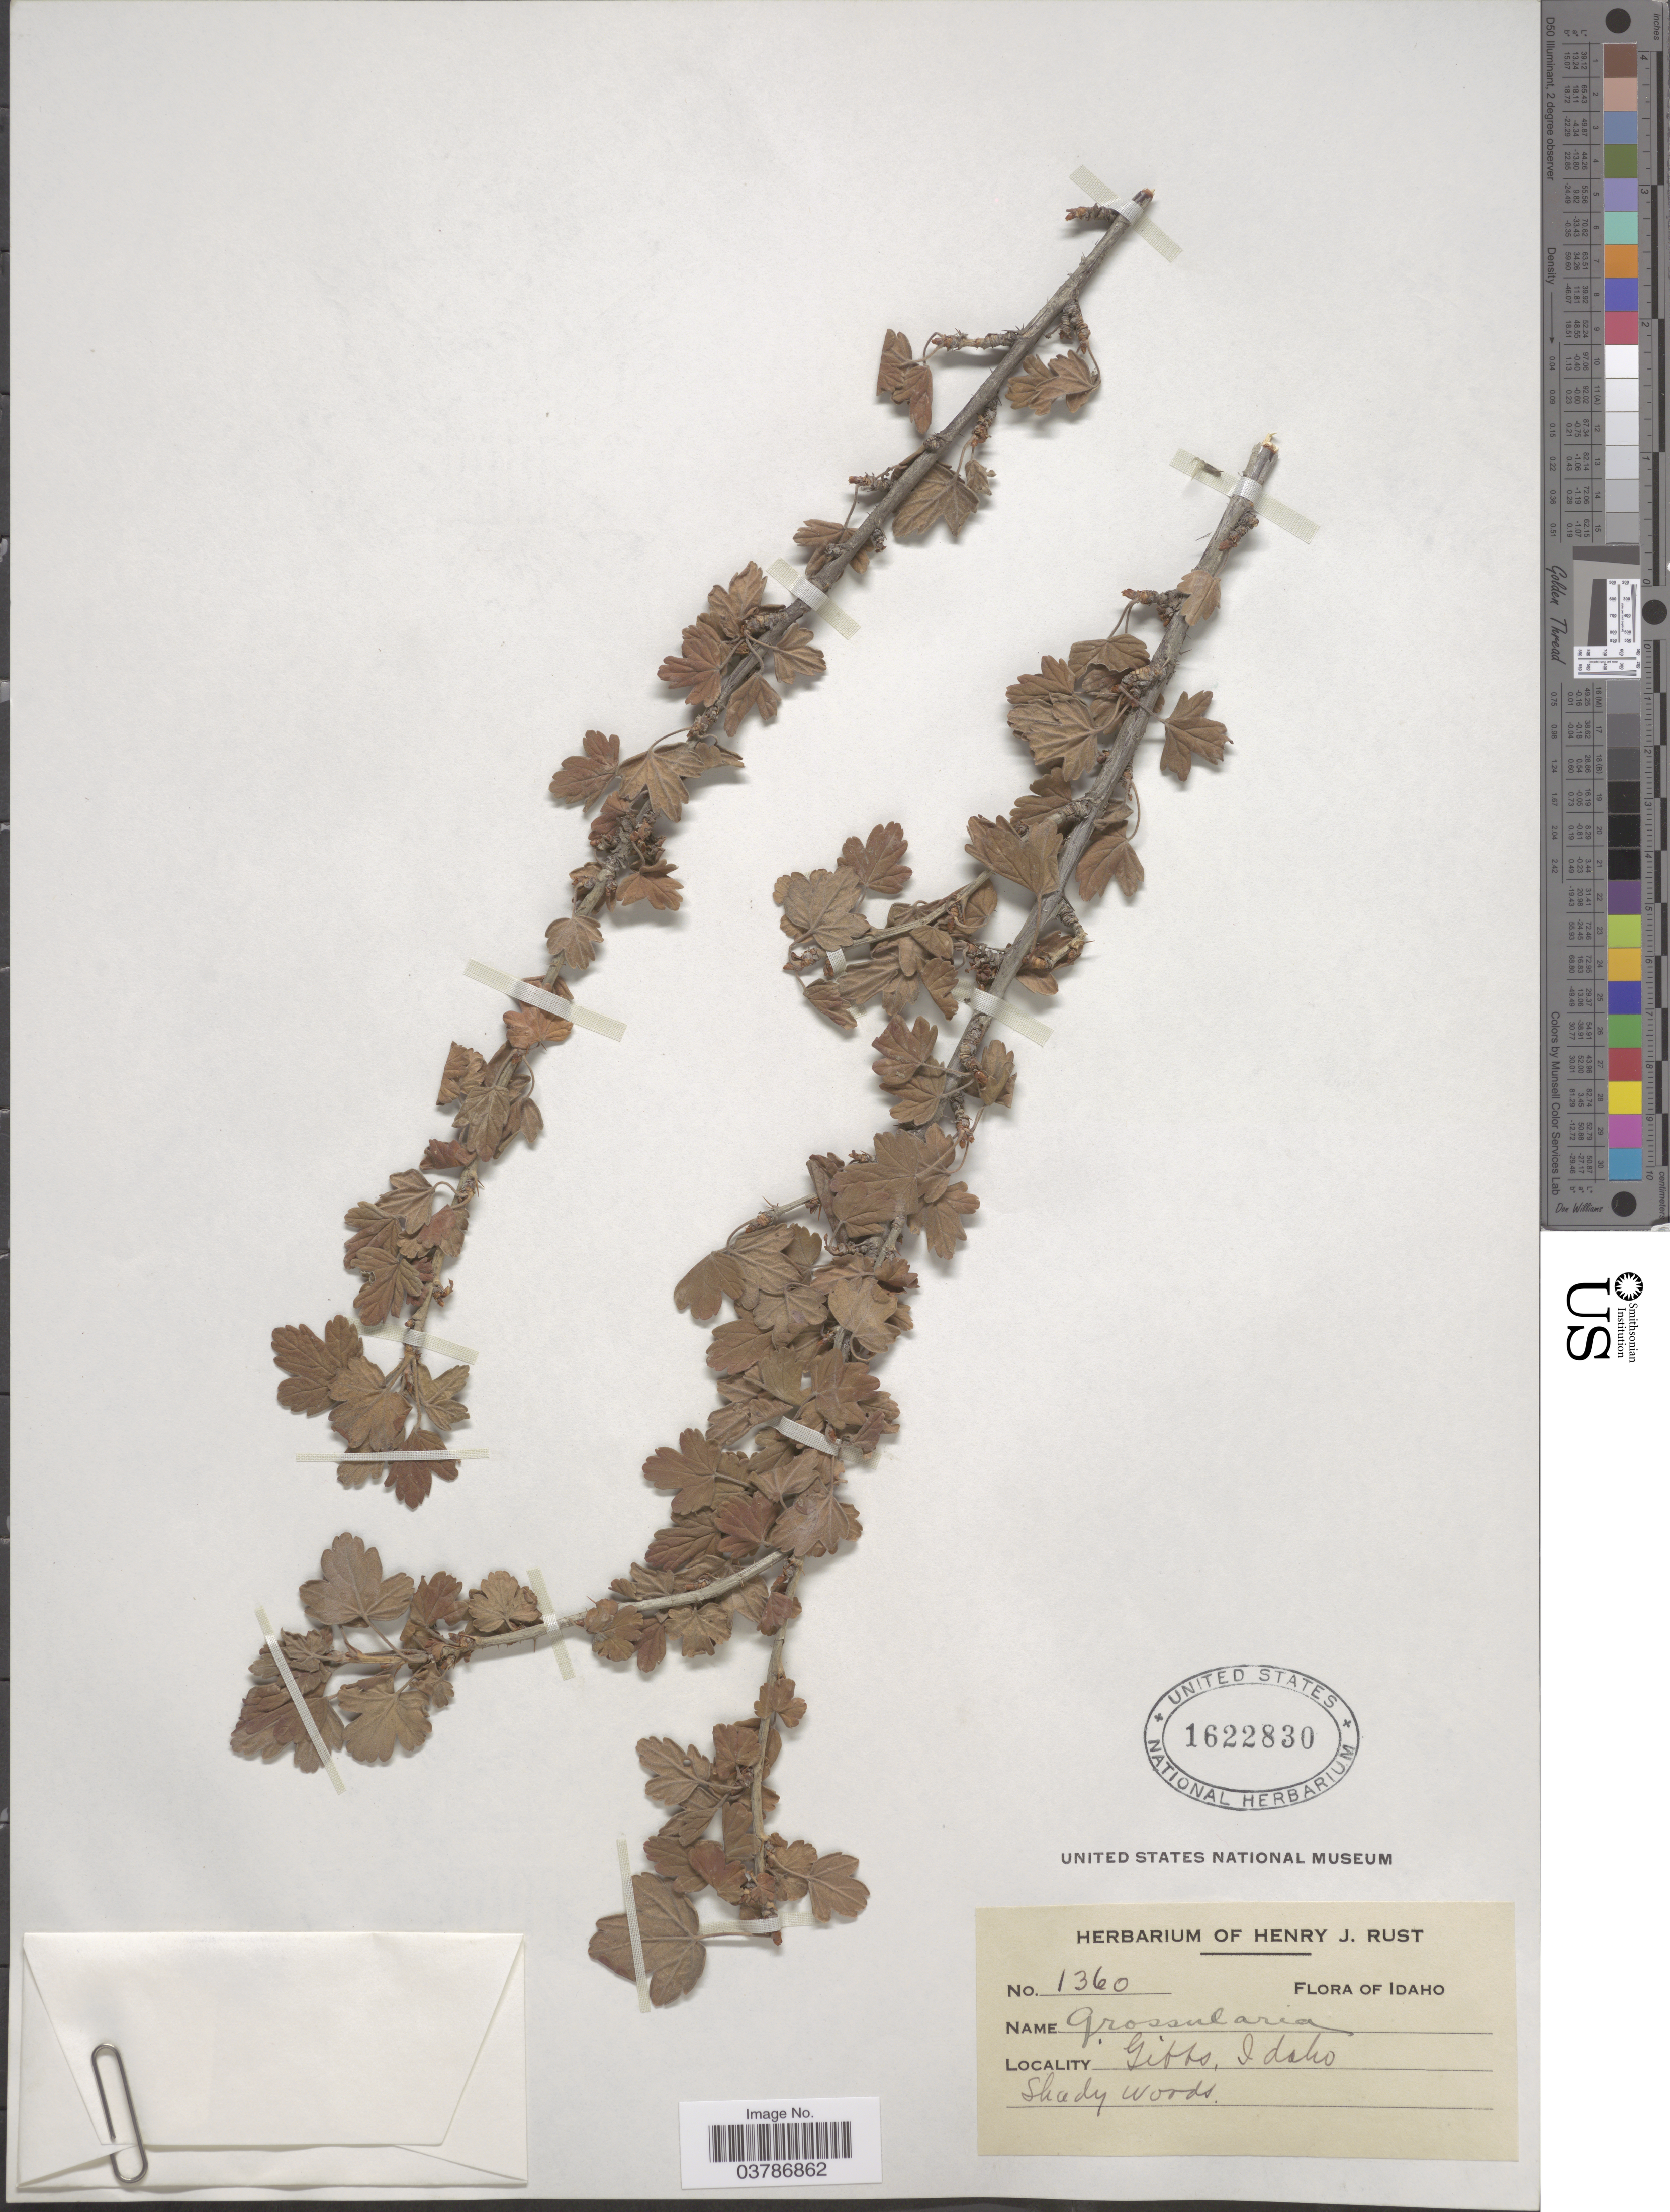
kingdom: Plantae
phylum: Tracheophyta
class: Magnoliopsida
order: Saxifragales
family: Grossulariaceae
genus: Ribes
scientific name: Ribes sp.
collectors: ex herb. Henry J. Rust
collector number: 1360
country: United States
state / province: Idaho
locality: Gibbs.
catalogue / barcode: US 1622830